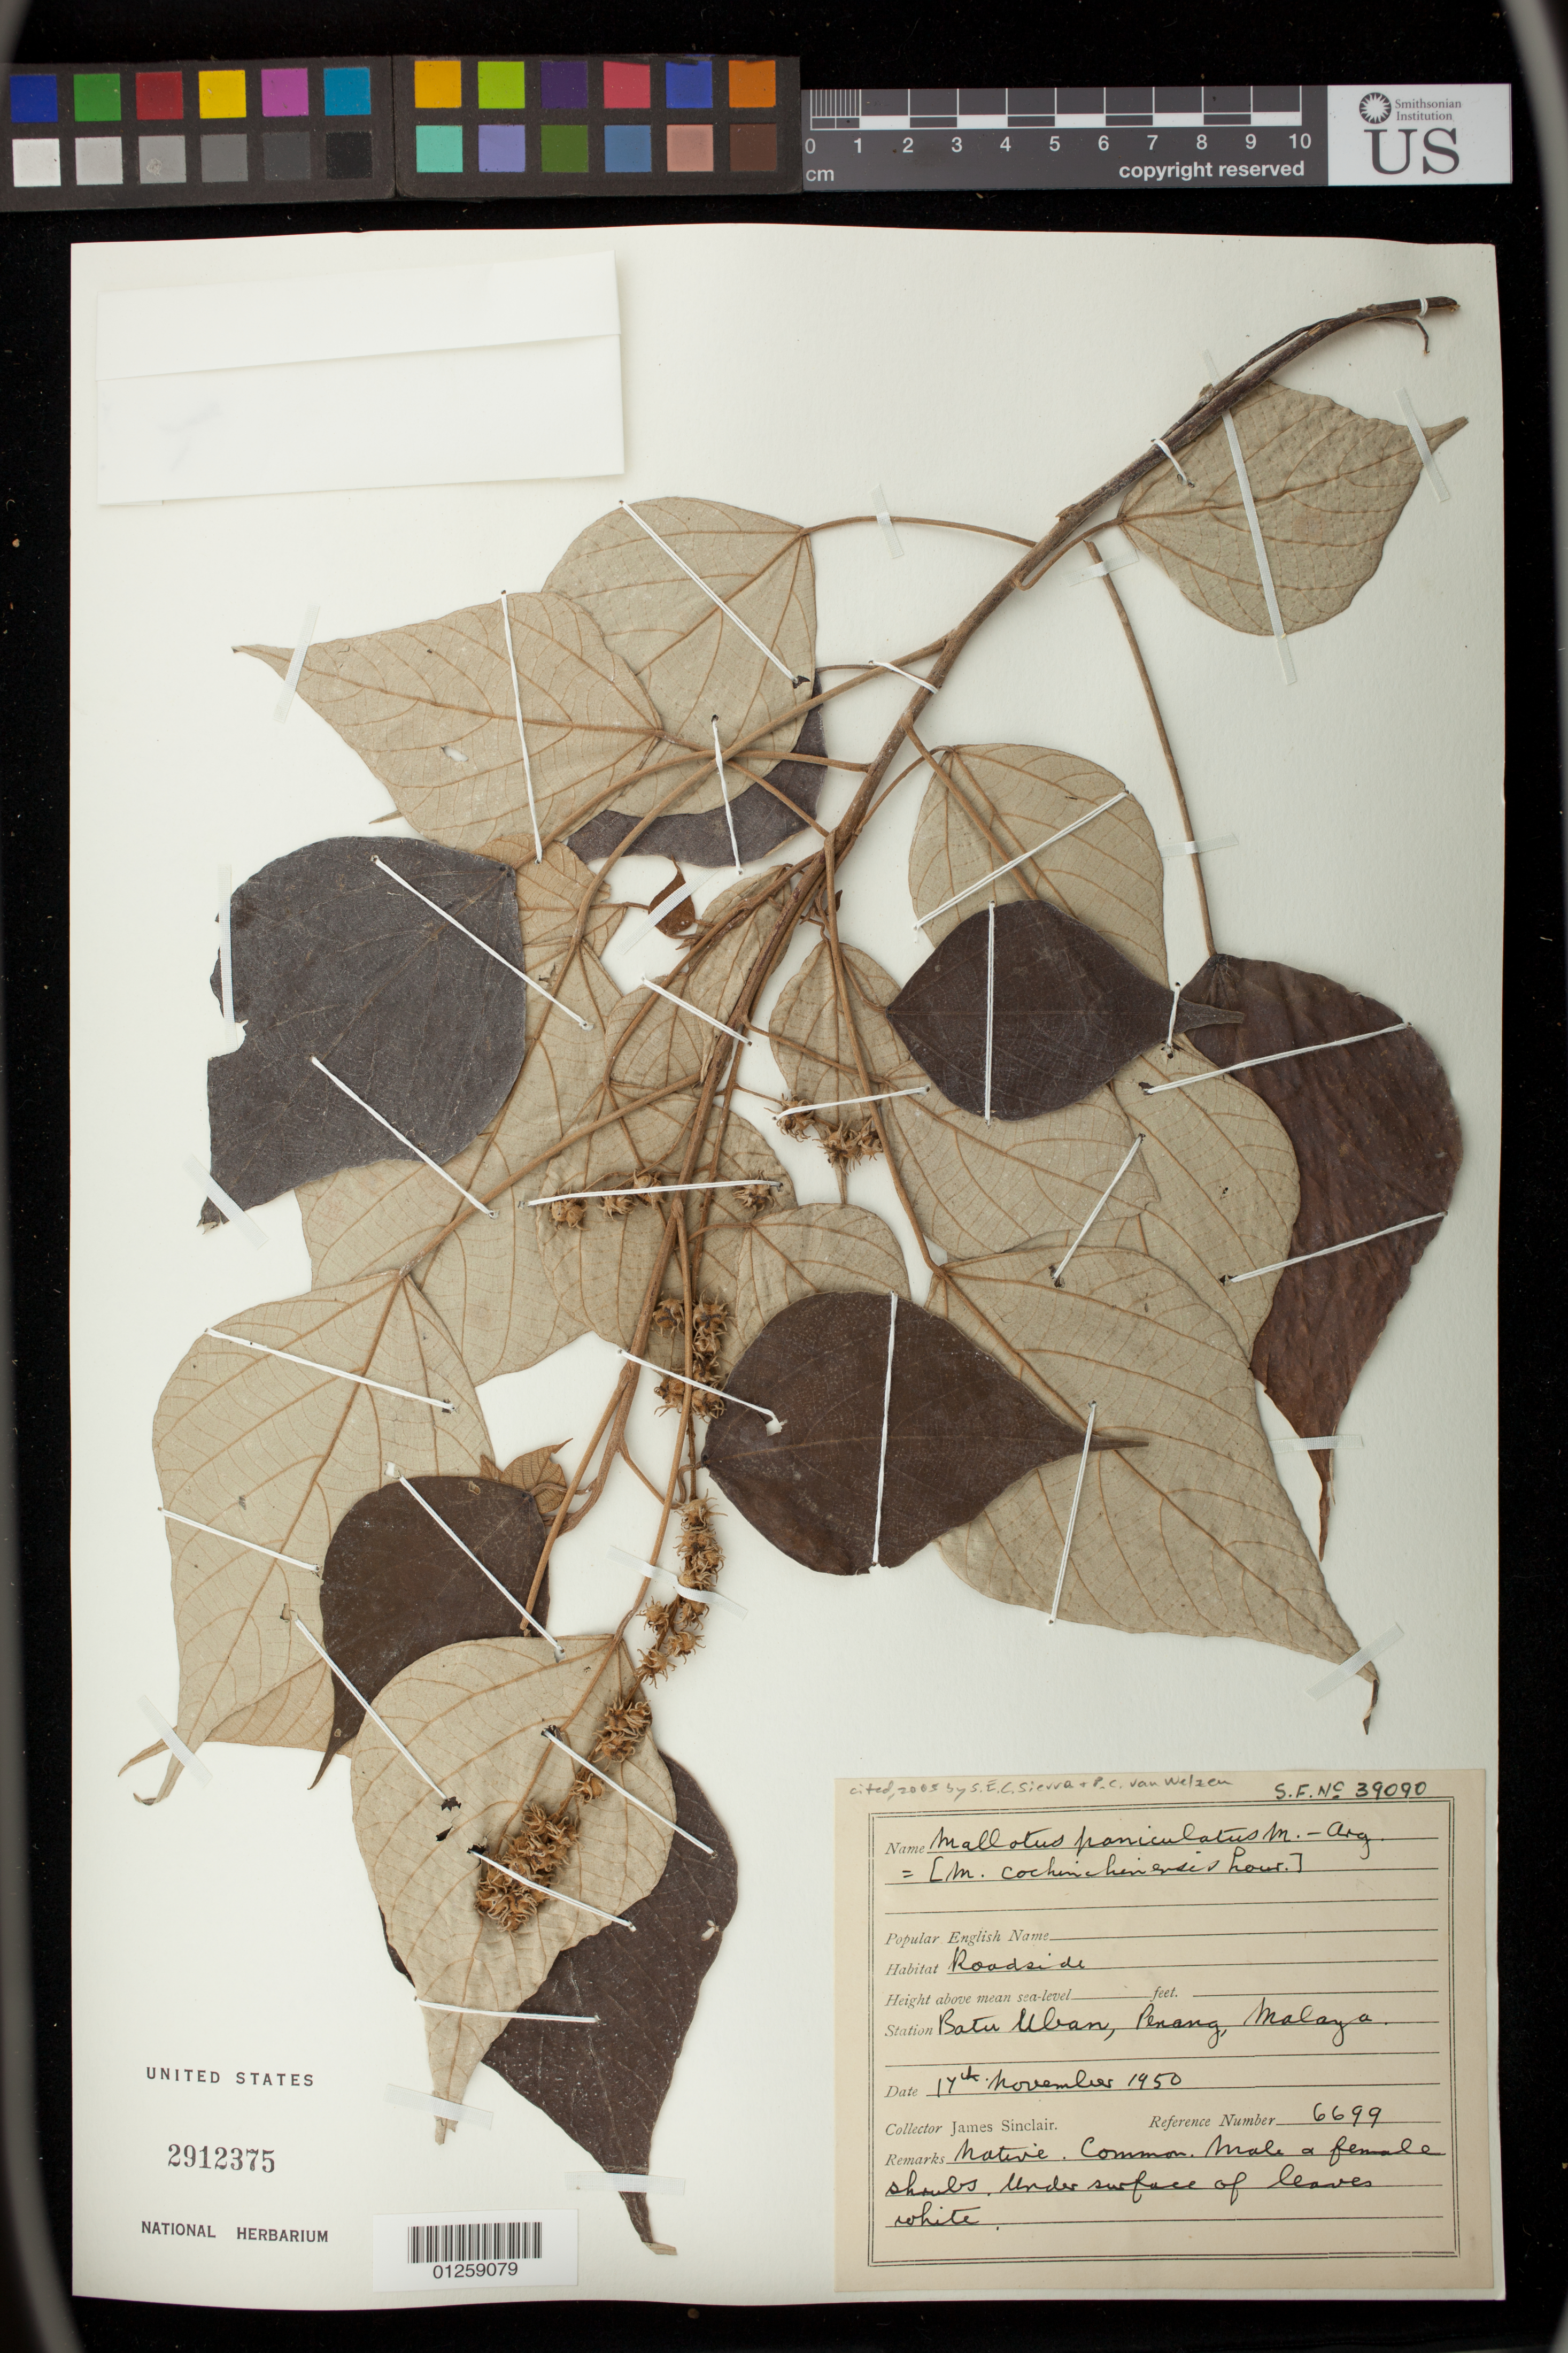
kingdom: Plantae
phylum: Tracheophyta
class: Magnoliopsida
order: Malpighiales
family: Euphorbiaceae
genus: Mallotus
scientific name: Mallotus paniculatus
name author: (Lam.) Müll. Arg.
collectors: J. Sinclair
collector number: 6699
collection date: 1950-11-17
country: Malaysia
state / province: Pinang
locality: Batu Uban, roadside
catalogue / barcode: US 2912375